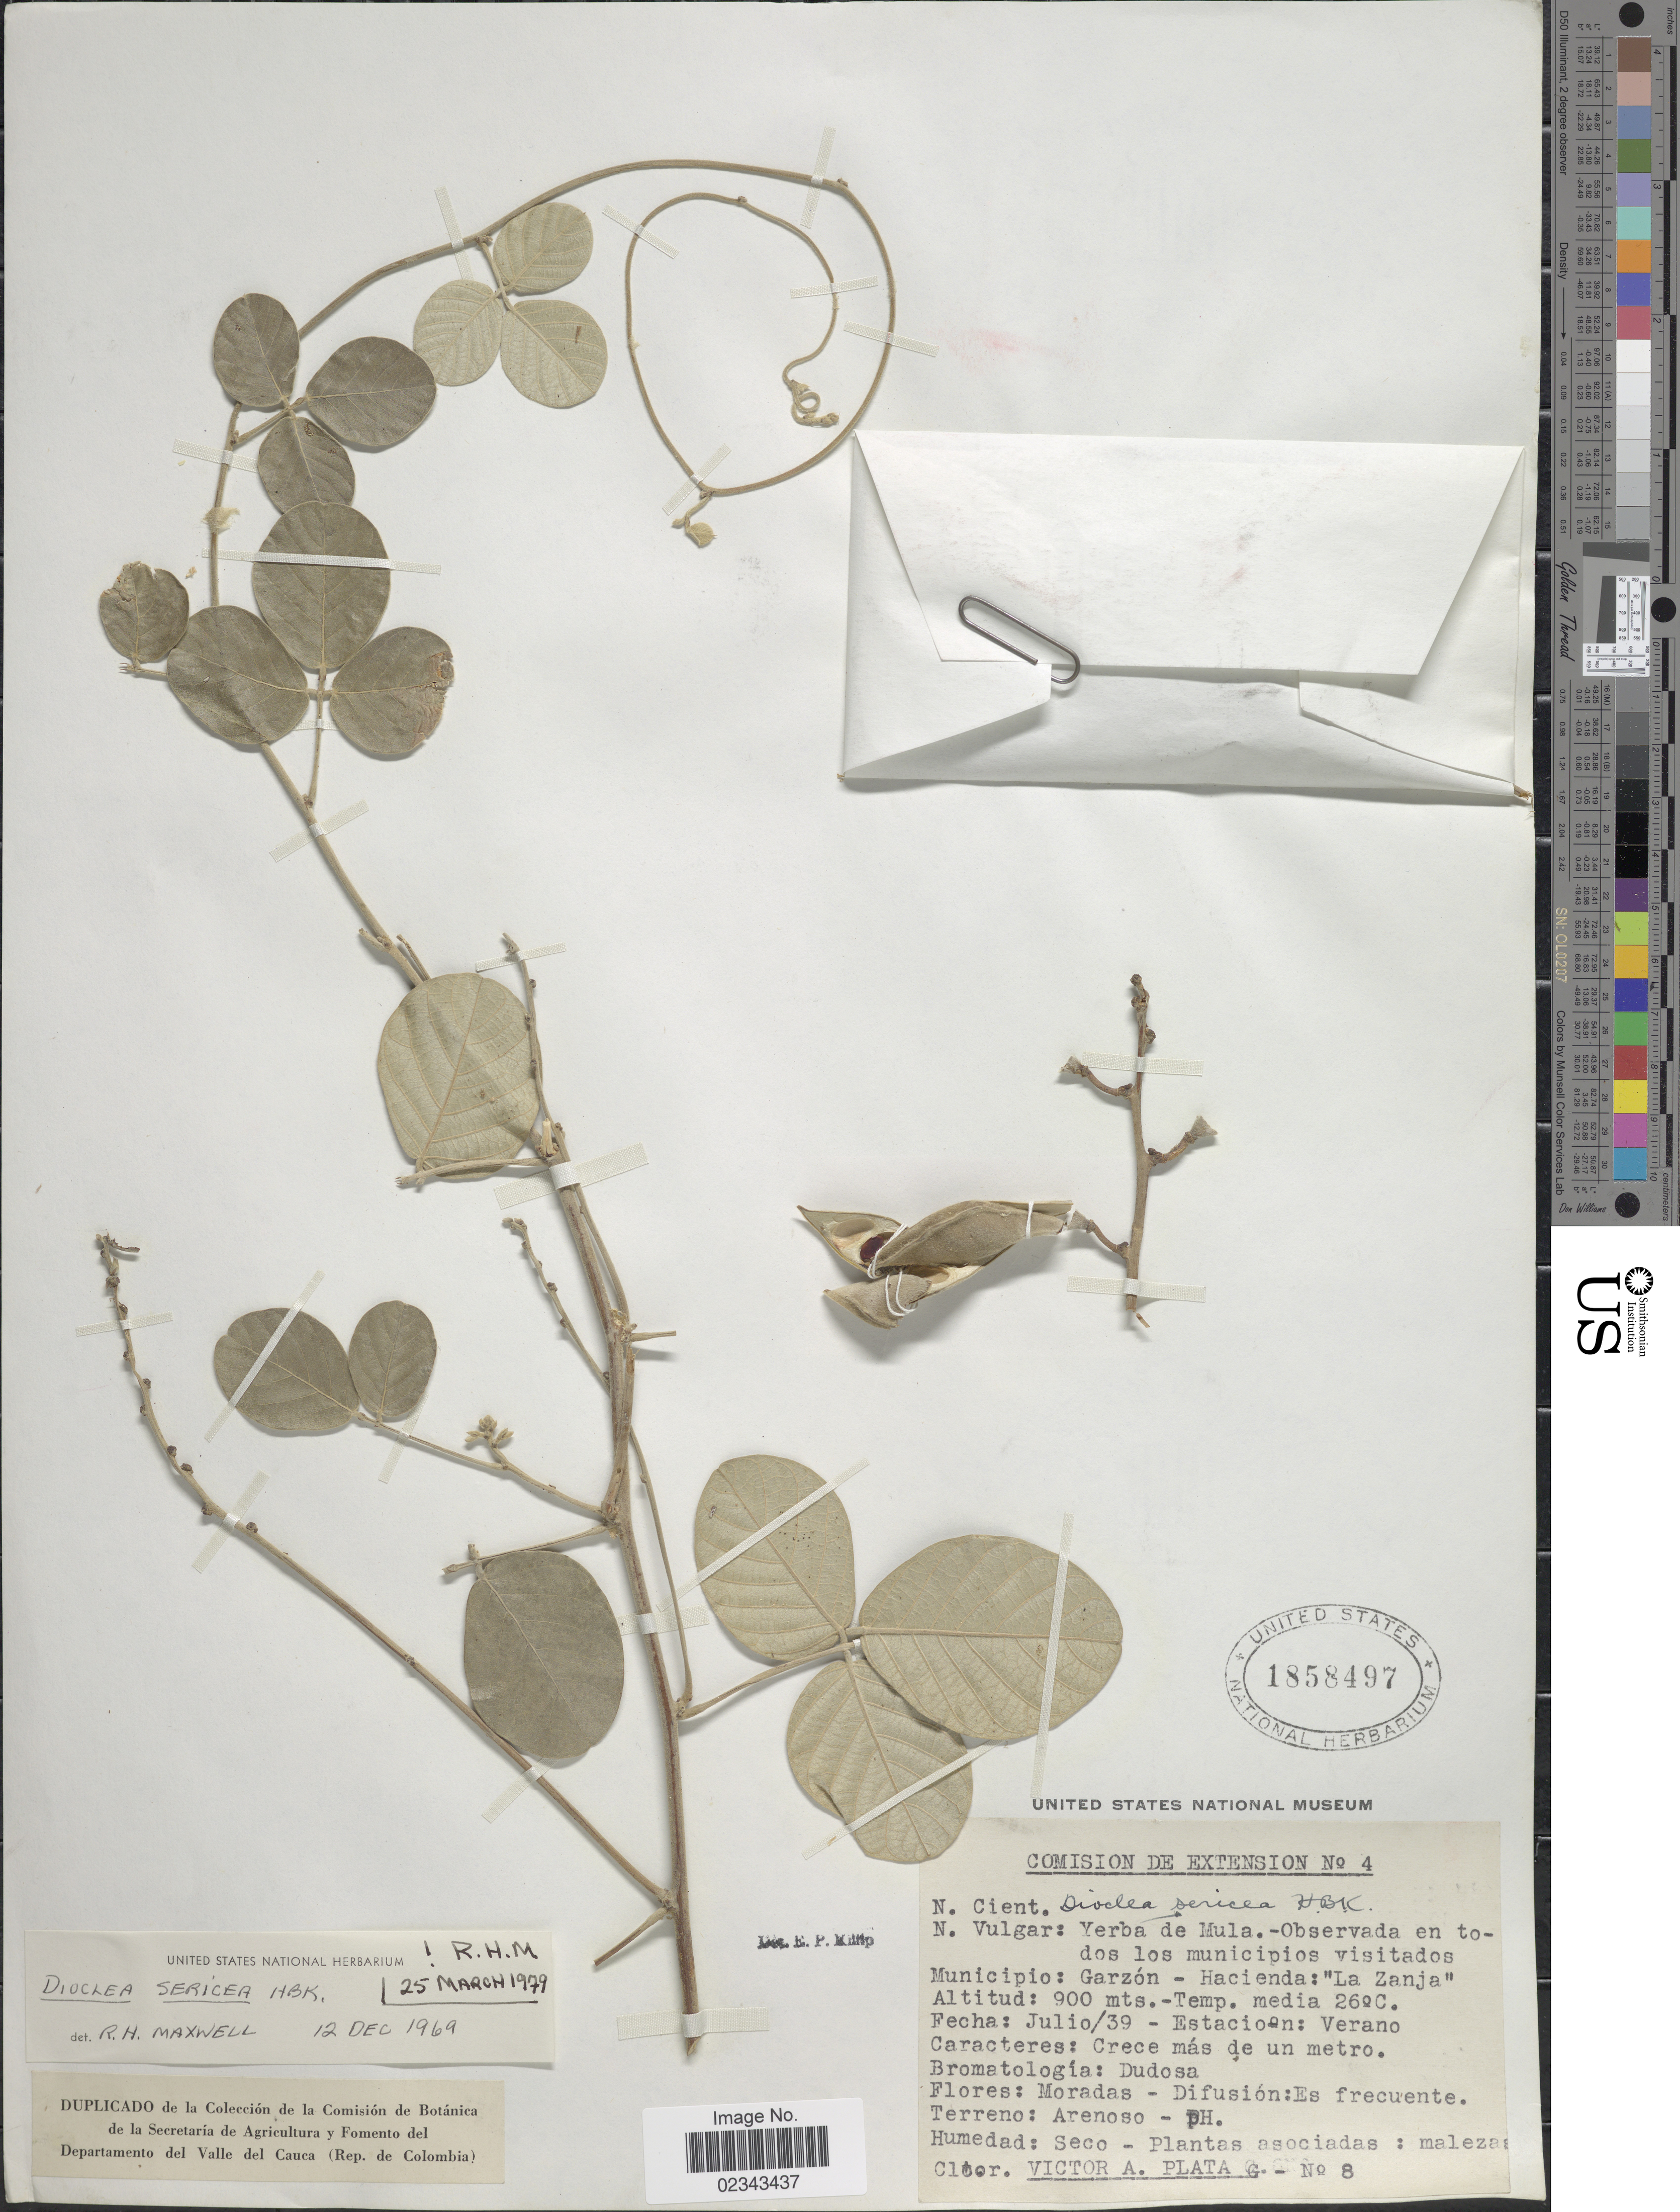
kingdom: Plantae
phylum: Tracheophyta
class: Magnoliopsida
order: Fabales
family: Fabaceae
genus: Dioclea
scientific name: Dioclea sericea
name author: Kunth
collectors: V. Plata Garcia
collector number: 8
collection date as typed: Transcribed d/m/y: /7/39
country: Colombia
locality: Municipio: Garzón - Hacienda: 'La Zanja'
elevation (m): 900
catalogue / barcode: US 1858497